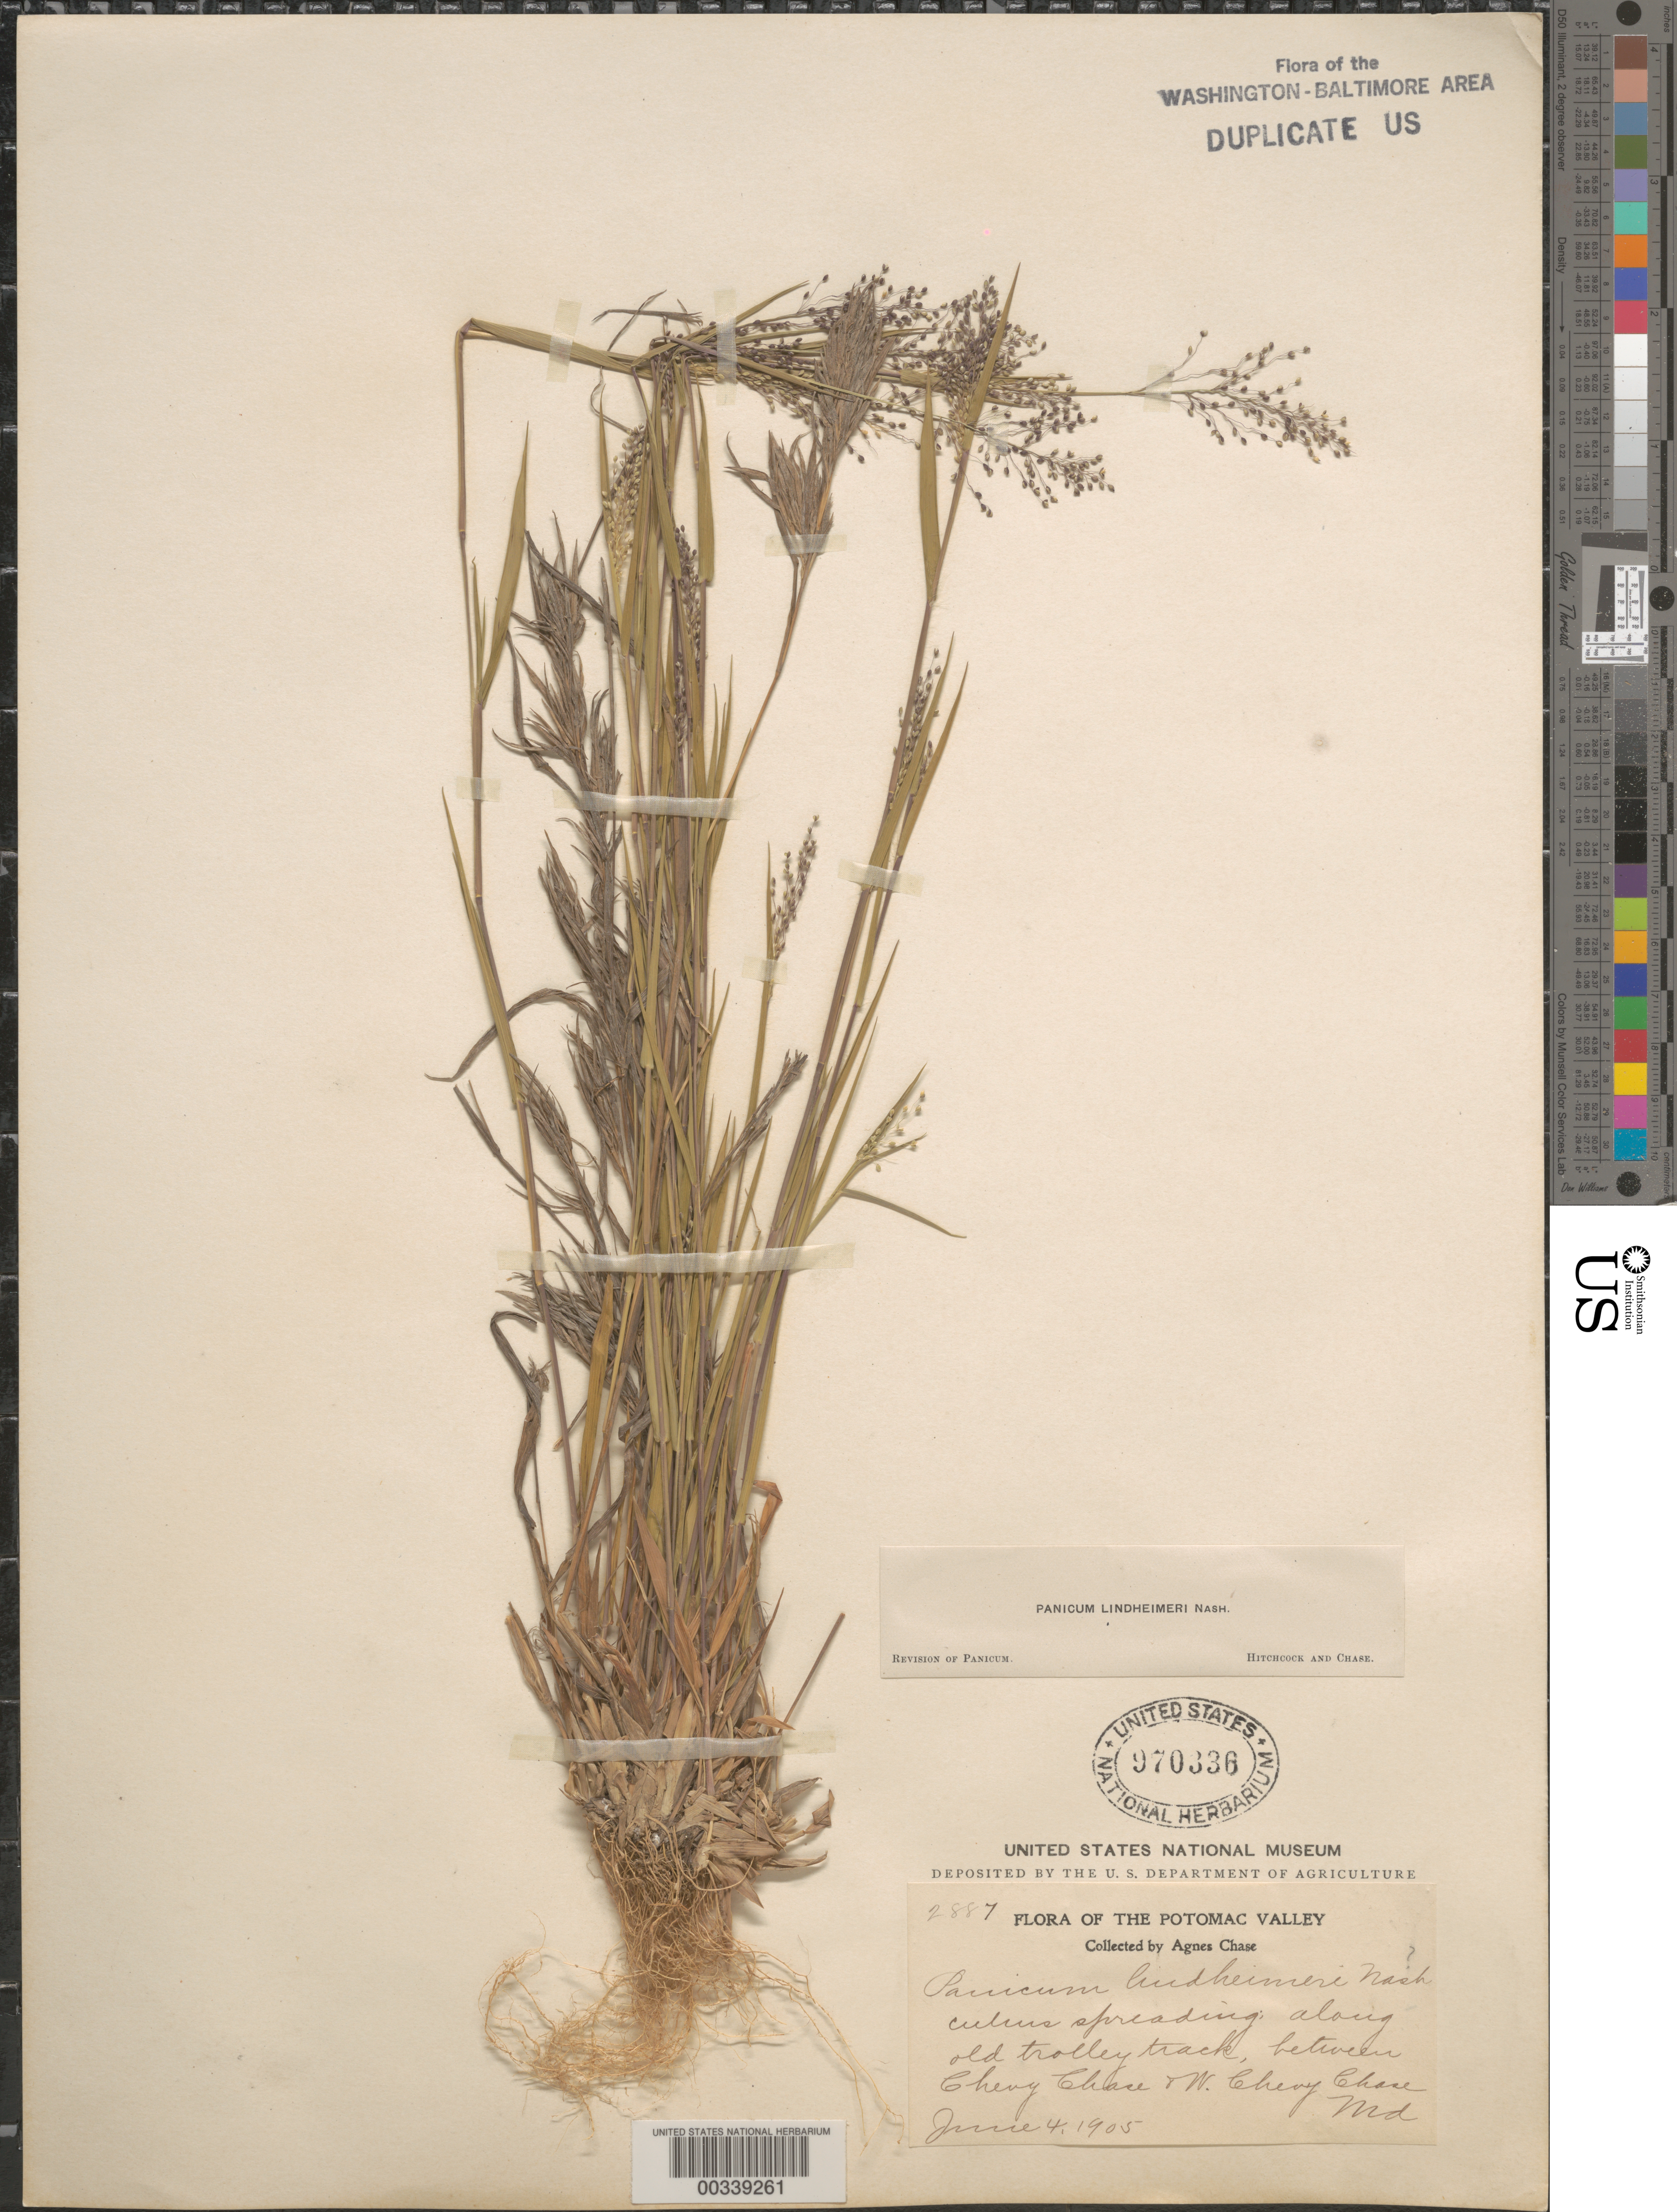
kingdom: Plantae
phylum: Tracheophyta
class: Liliopsida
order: Poales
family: Poaceae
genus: Dichanthelium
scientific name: Dichanthelium acuminatum var. lindheimeri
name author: (Nash) Gould & C.A. Clark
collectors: A. Chase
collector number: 2887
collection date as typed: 04 Jun 1905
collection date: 1905-06-04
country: United States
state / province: Maryland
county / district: Montgomery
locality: Chevy Chase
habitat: Along old trolley track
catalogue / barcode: US 970336